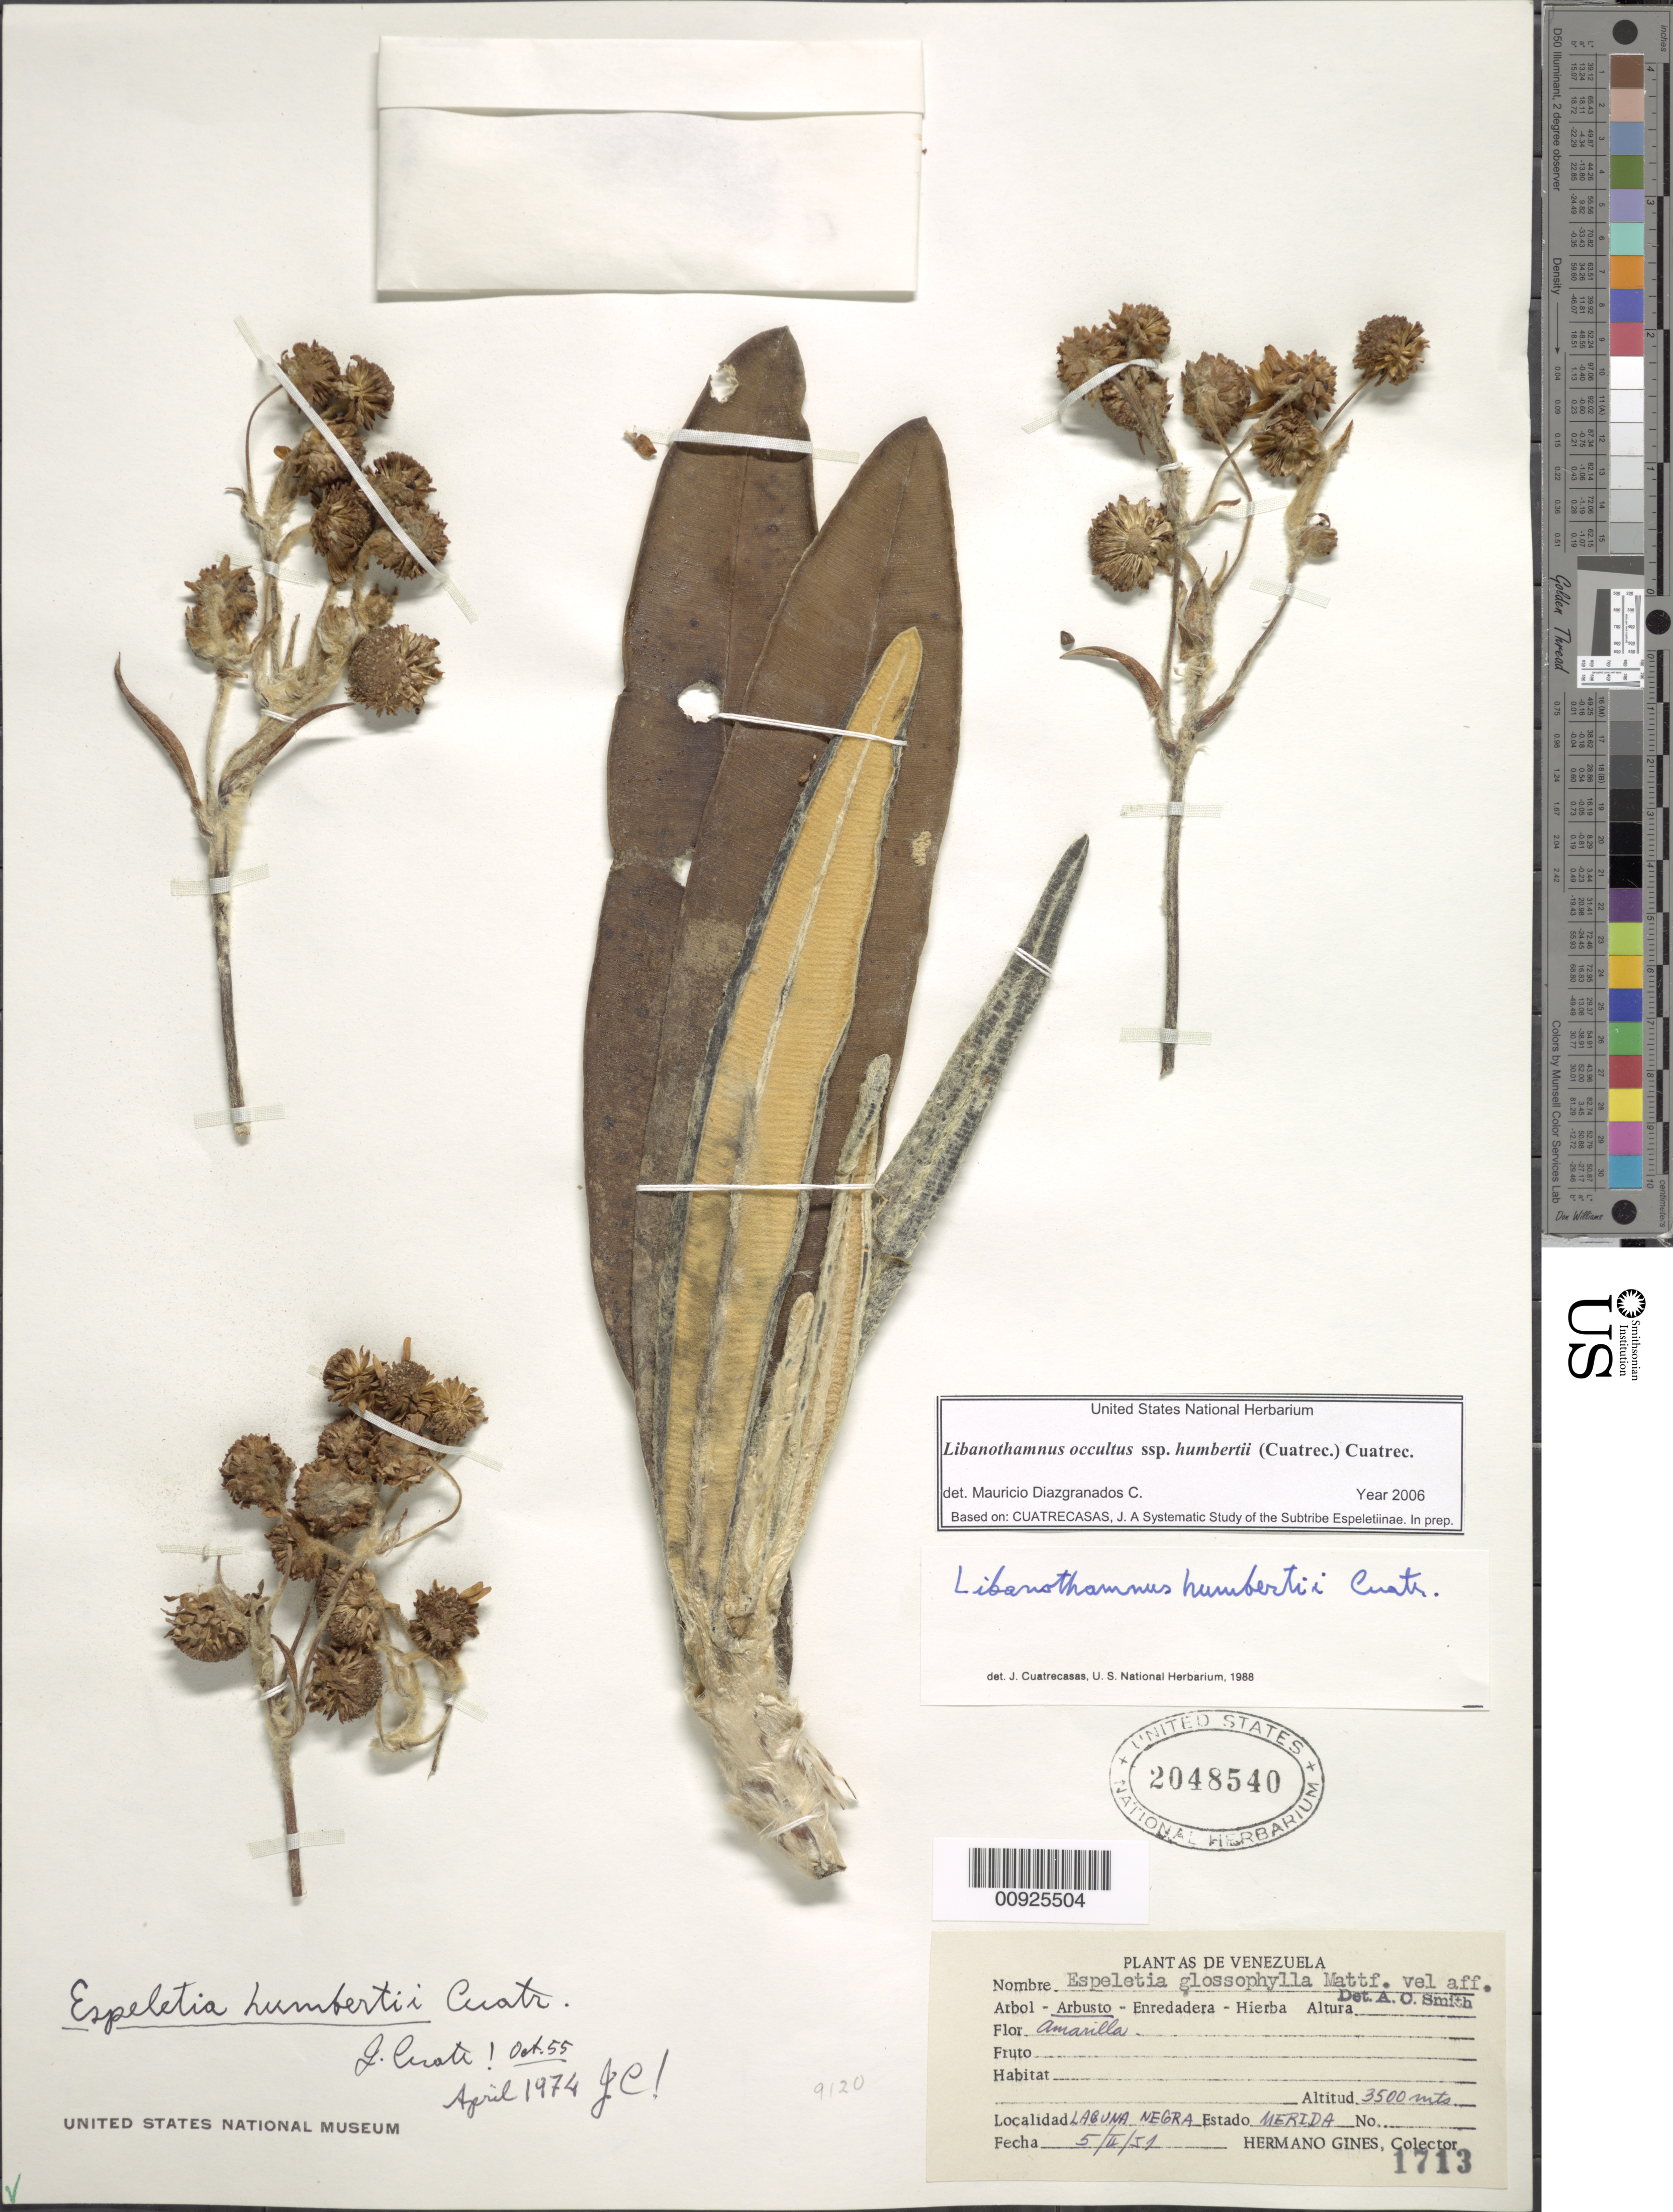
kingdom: Plantae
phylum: Tracheophyta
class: Magnoliopsida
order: Asterales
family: Asteraceae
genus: Libanothamnus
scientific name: Libanothamnus occultus subsp. humbertii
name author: (Cuatrec.) Cuatrec.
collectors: Bro. Gines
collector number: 1713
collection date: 1951-02-05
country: Venezuela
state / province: Mérida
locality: Laguna negra.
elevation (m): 3500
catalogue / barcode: US 2048540